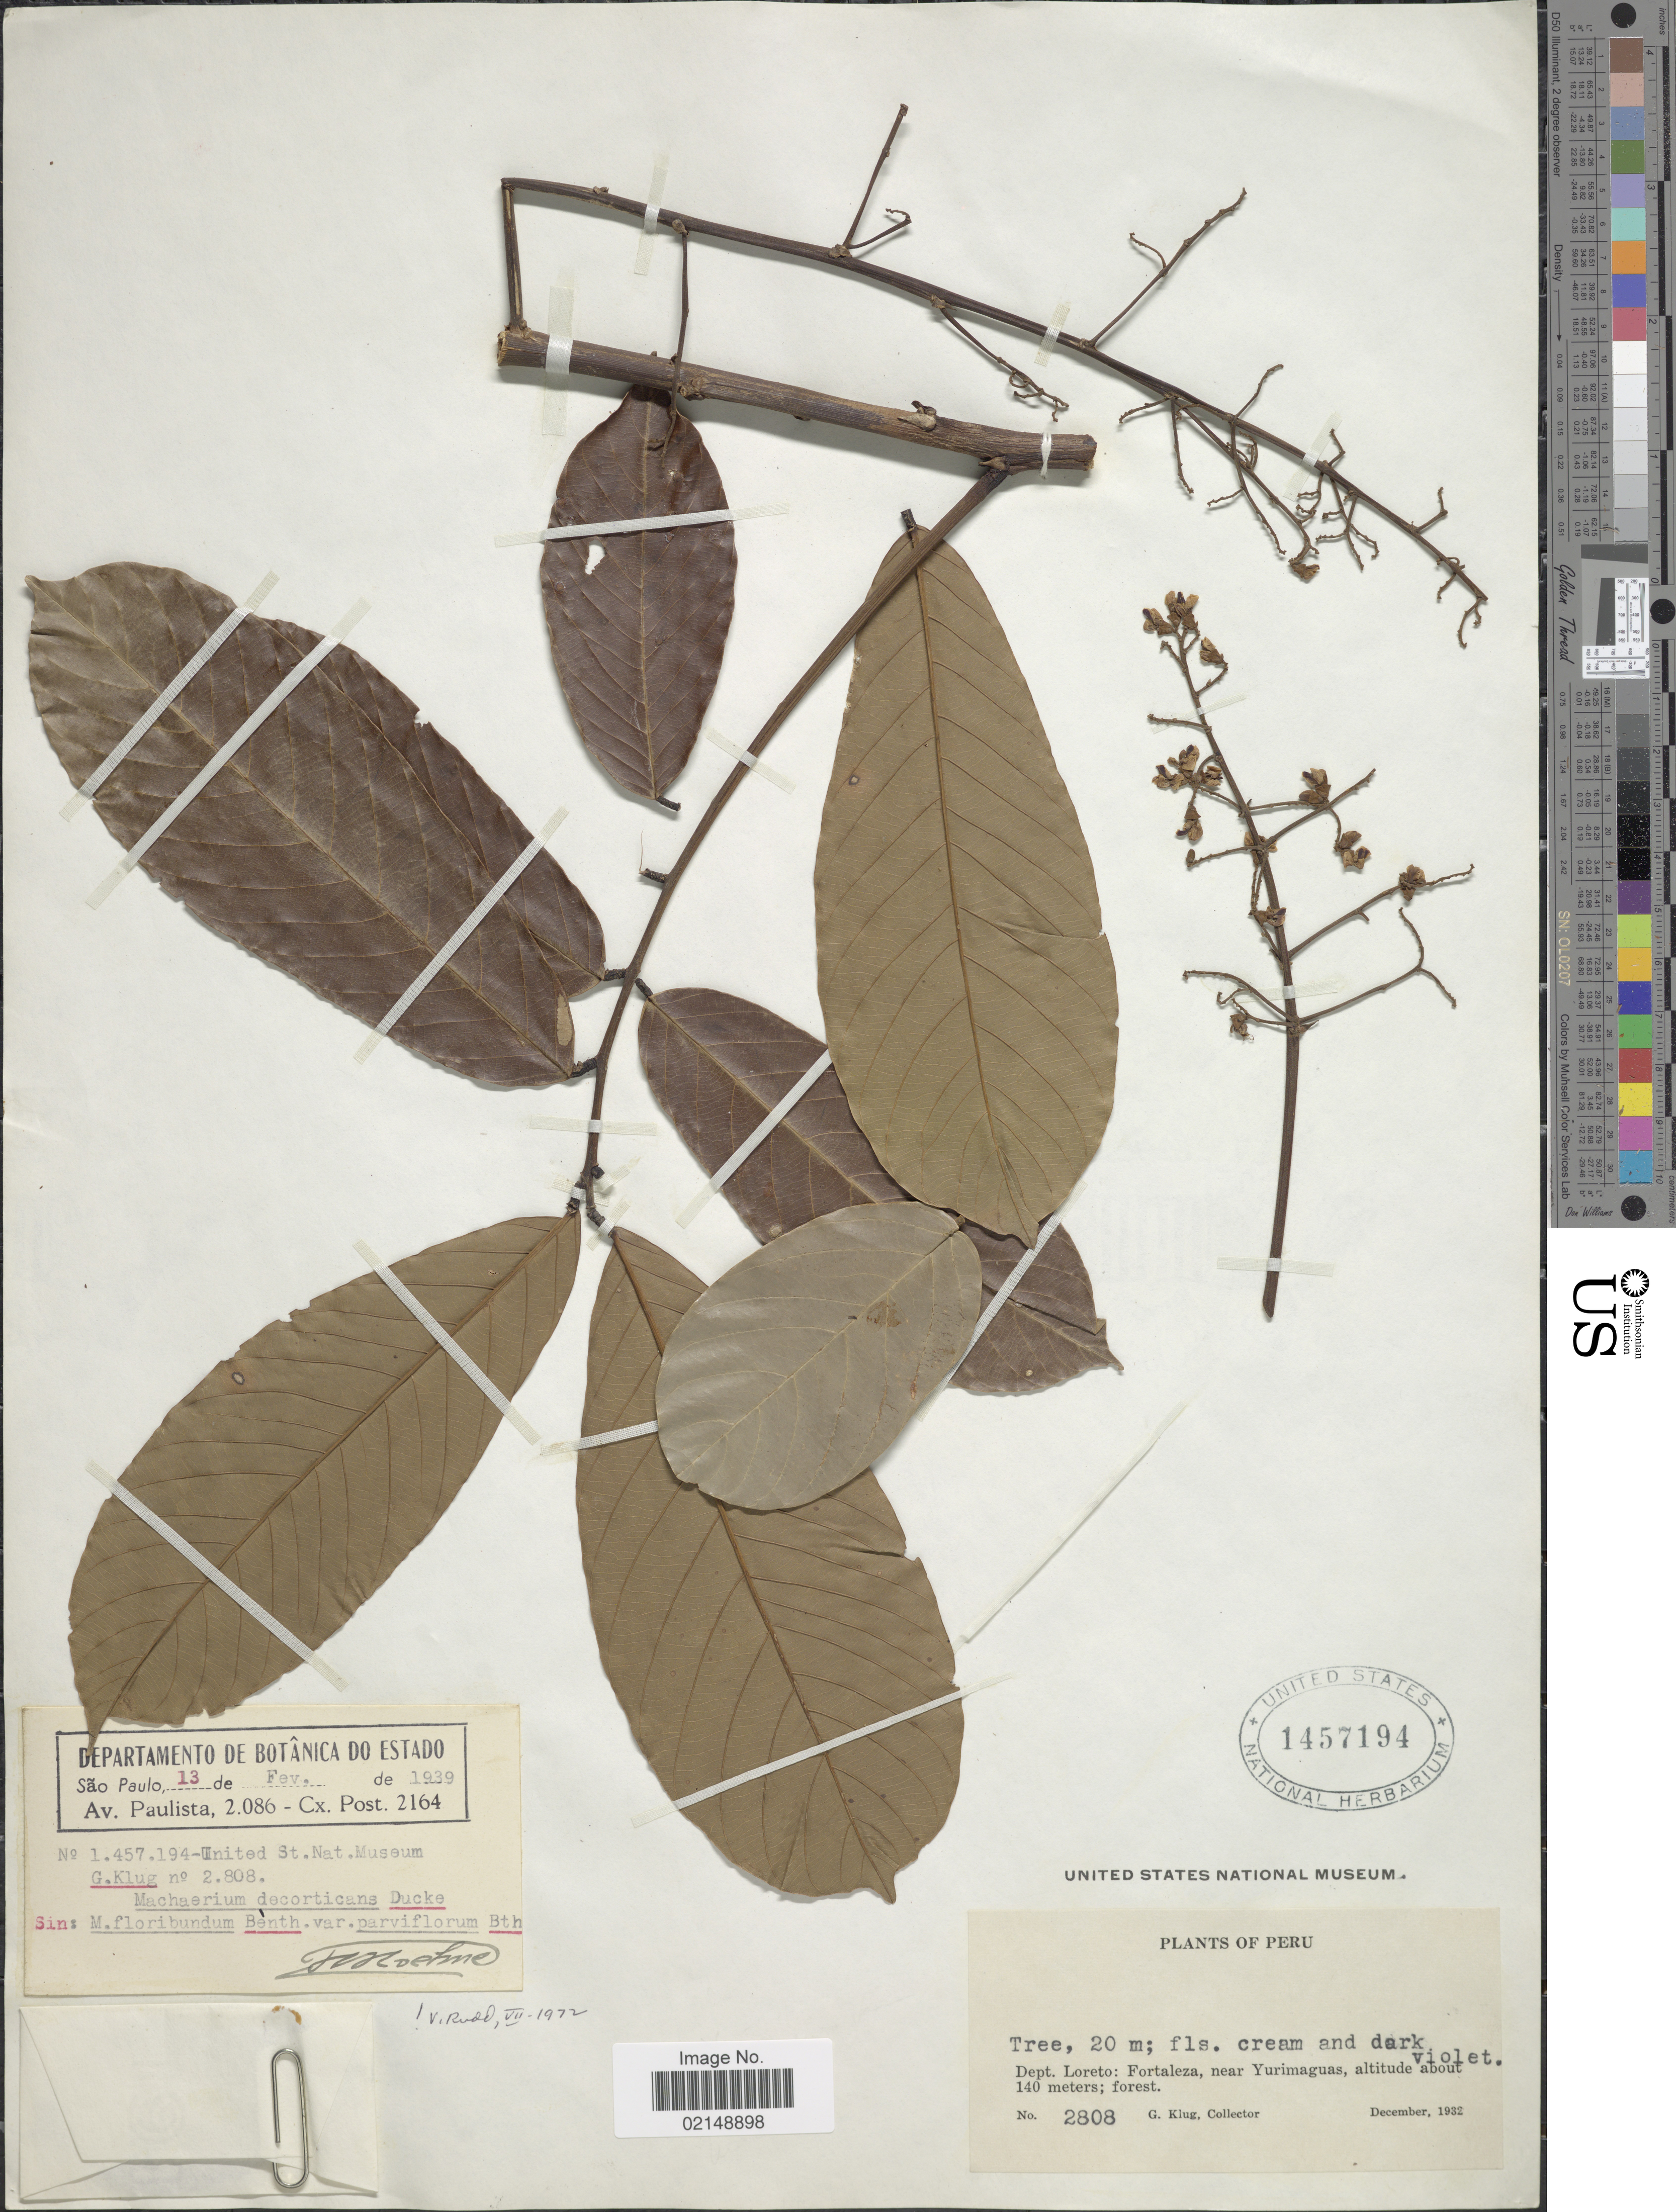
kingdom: Plantae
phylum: Tracheophyta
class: Magnoliopsida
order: Fabales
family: Fabaceae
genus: Machaerium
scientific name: Machaerium floribundum var. parviflorum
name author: Benth.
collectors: G. Klug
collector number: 2808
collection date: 1932-12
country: Peru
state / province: Loreto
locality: Fortaleza, near Yurimaguas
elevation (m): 140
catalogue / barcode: US 1457194